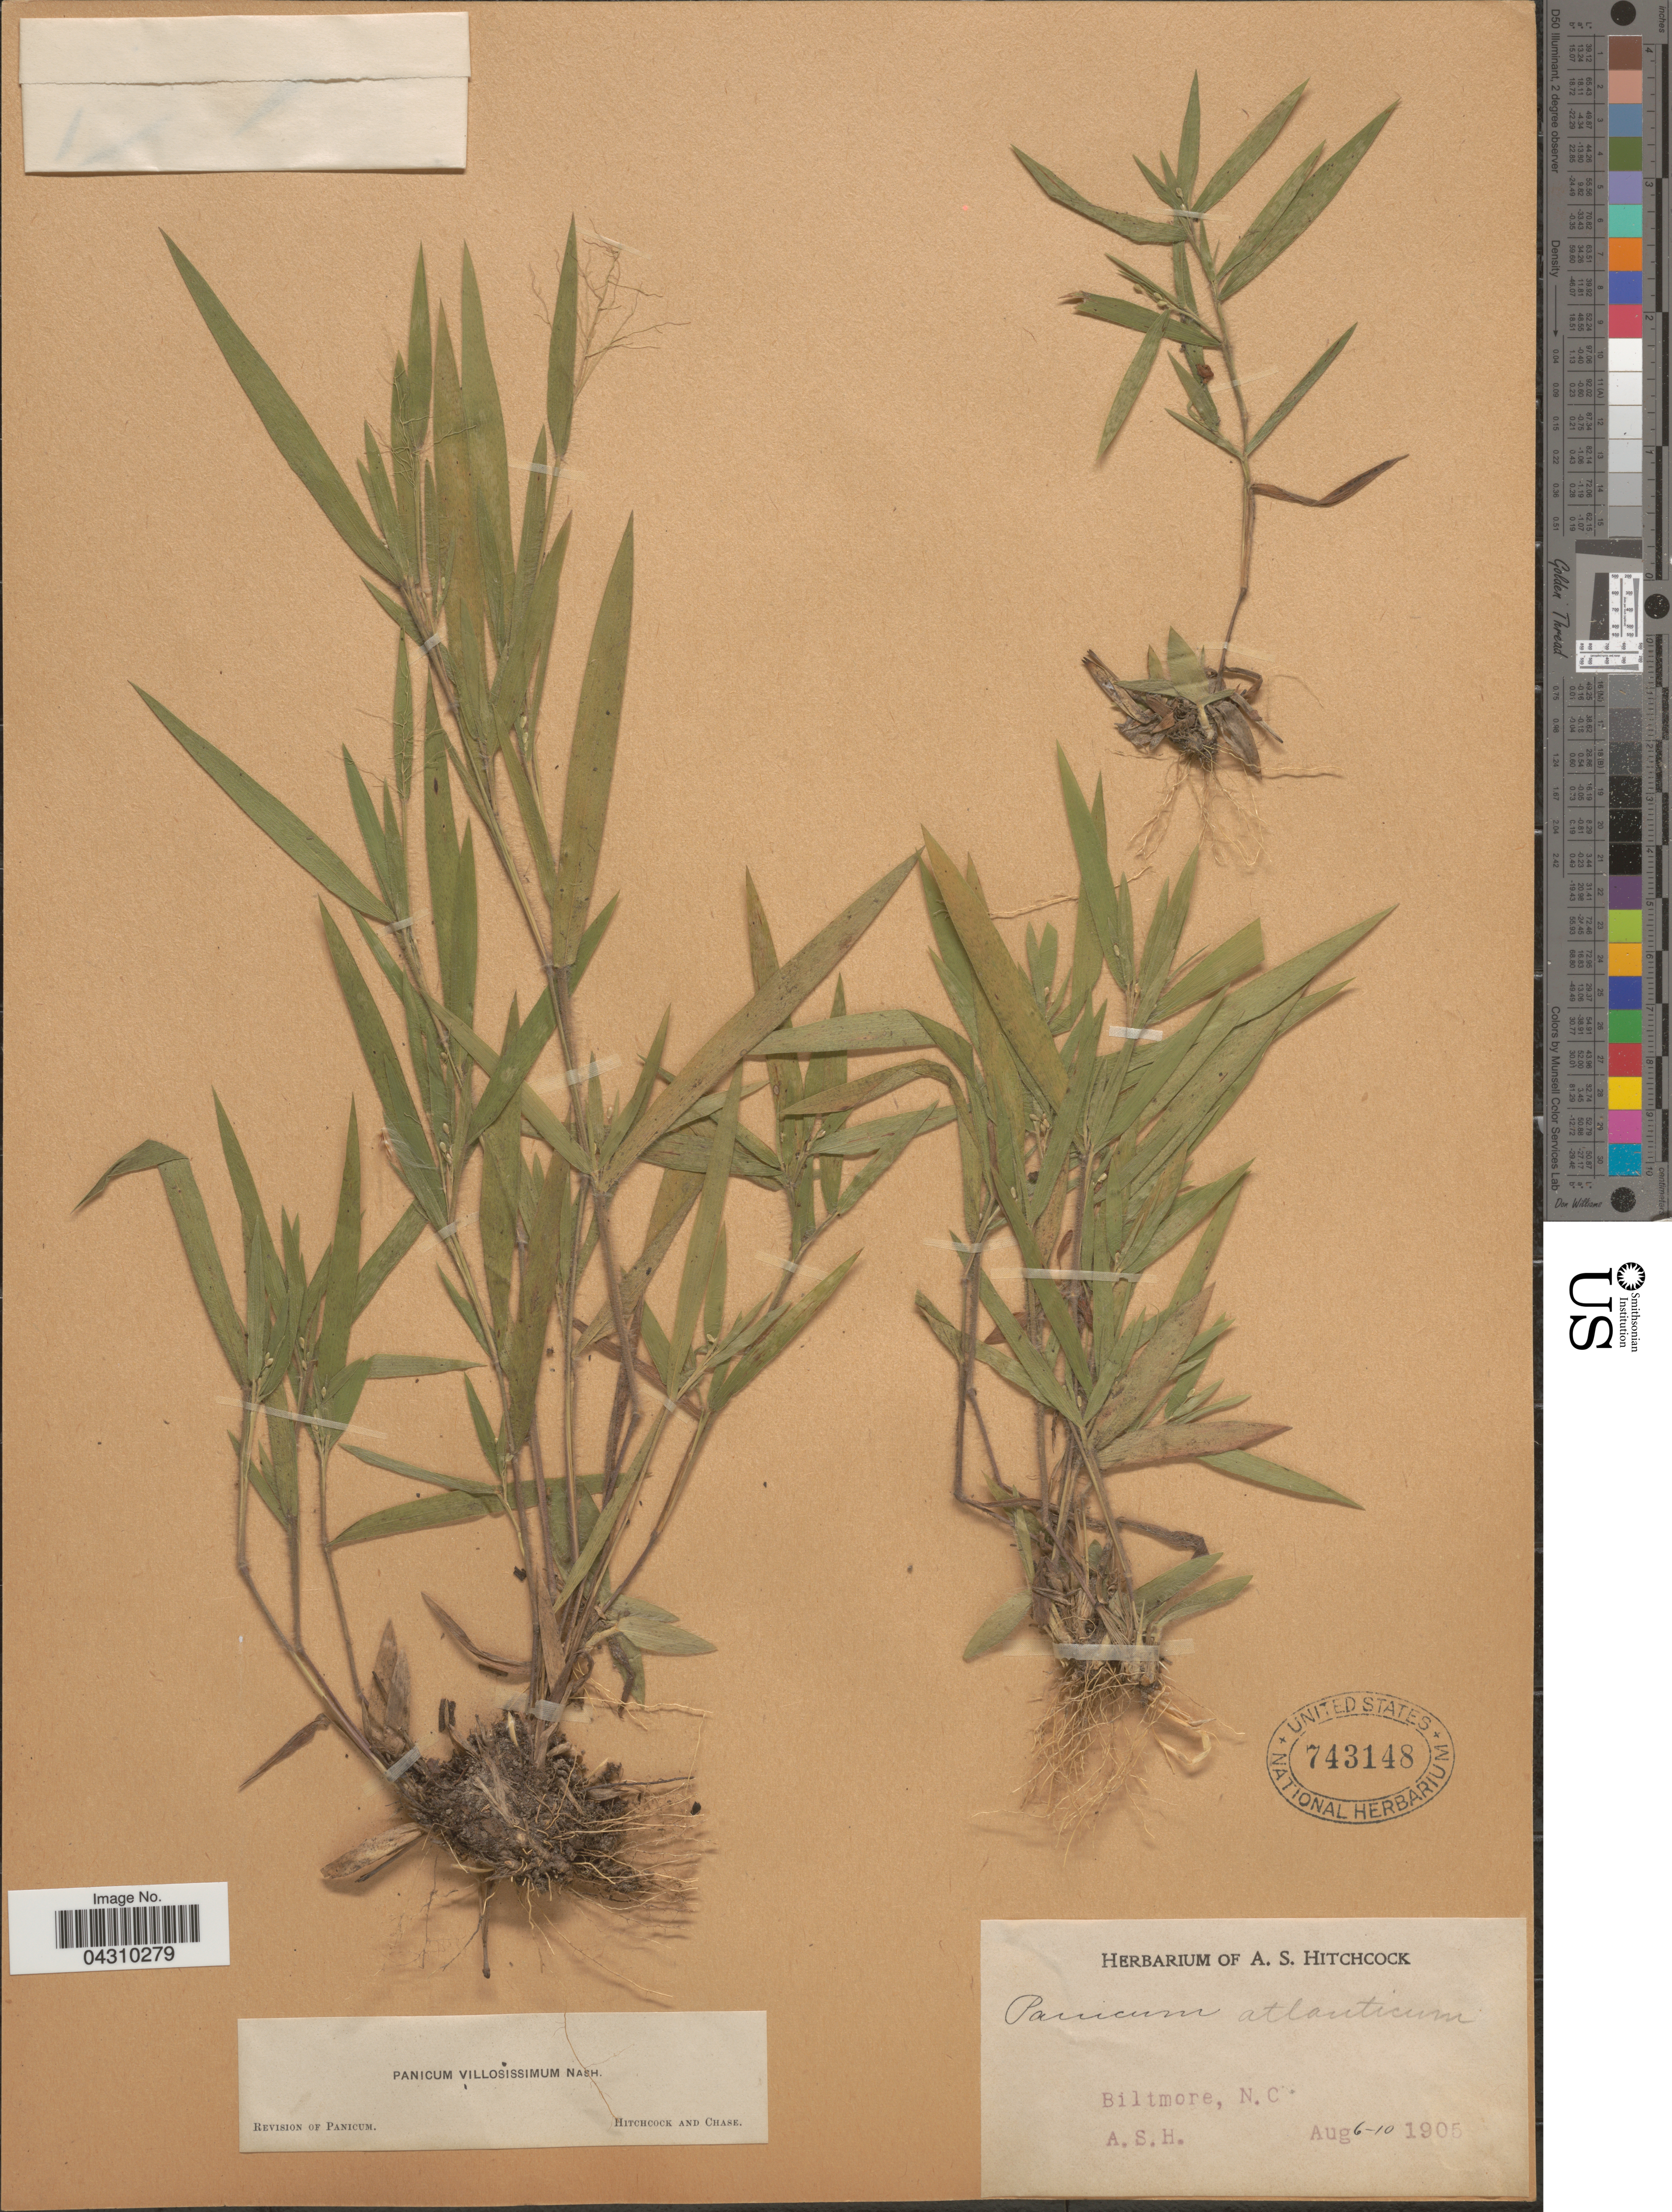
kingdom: Plantae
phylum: Tracheophyta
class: Liliopsida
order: Poales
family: Poaceae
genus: Dichanthelium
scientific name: Dichanthelium acuminatum var. acuminatum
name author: (Sw.) Gould & C.A. Clark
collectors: A. S. Hitchcock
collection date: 1905-08-06/1905-08-10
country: United States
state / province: North Carolina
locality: Biltmore.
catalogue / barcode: US 743148